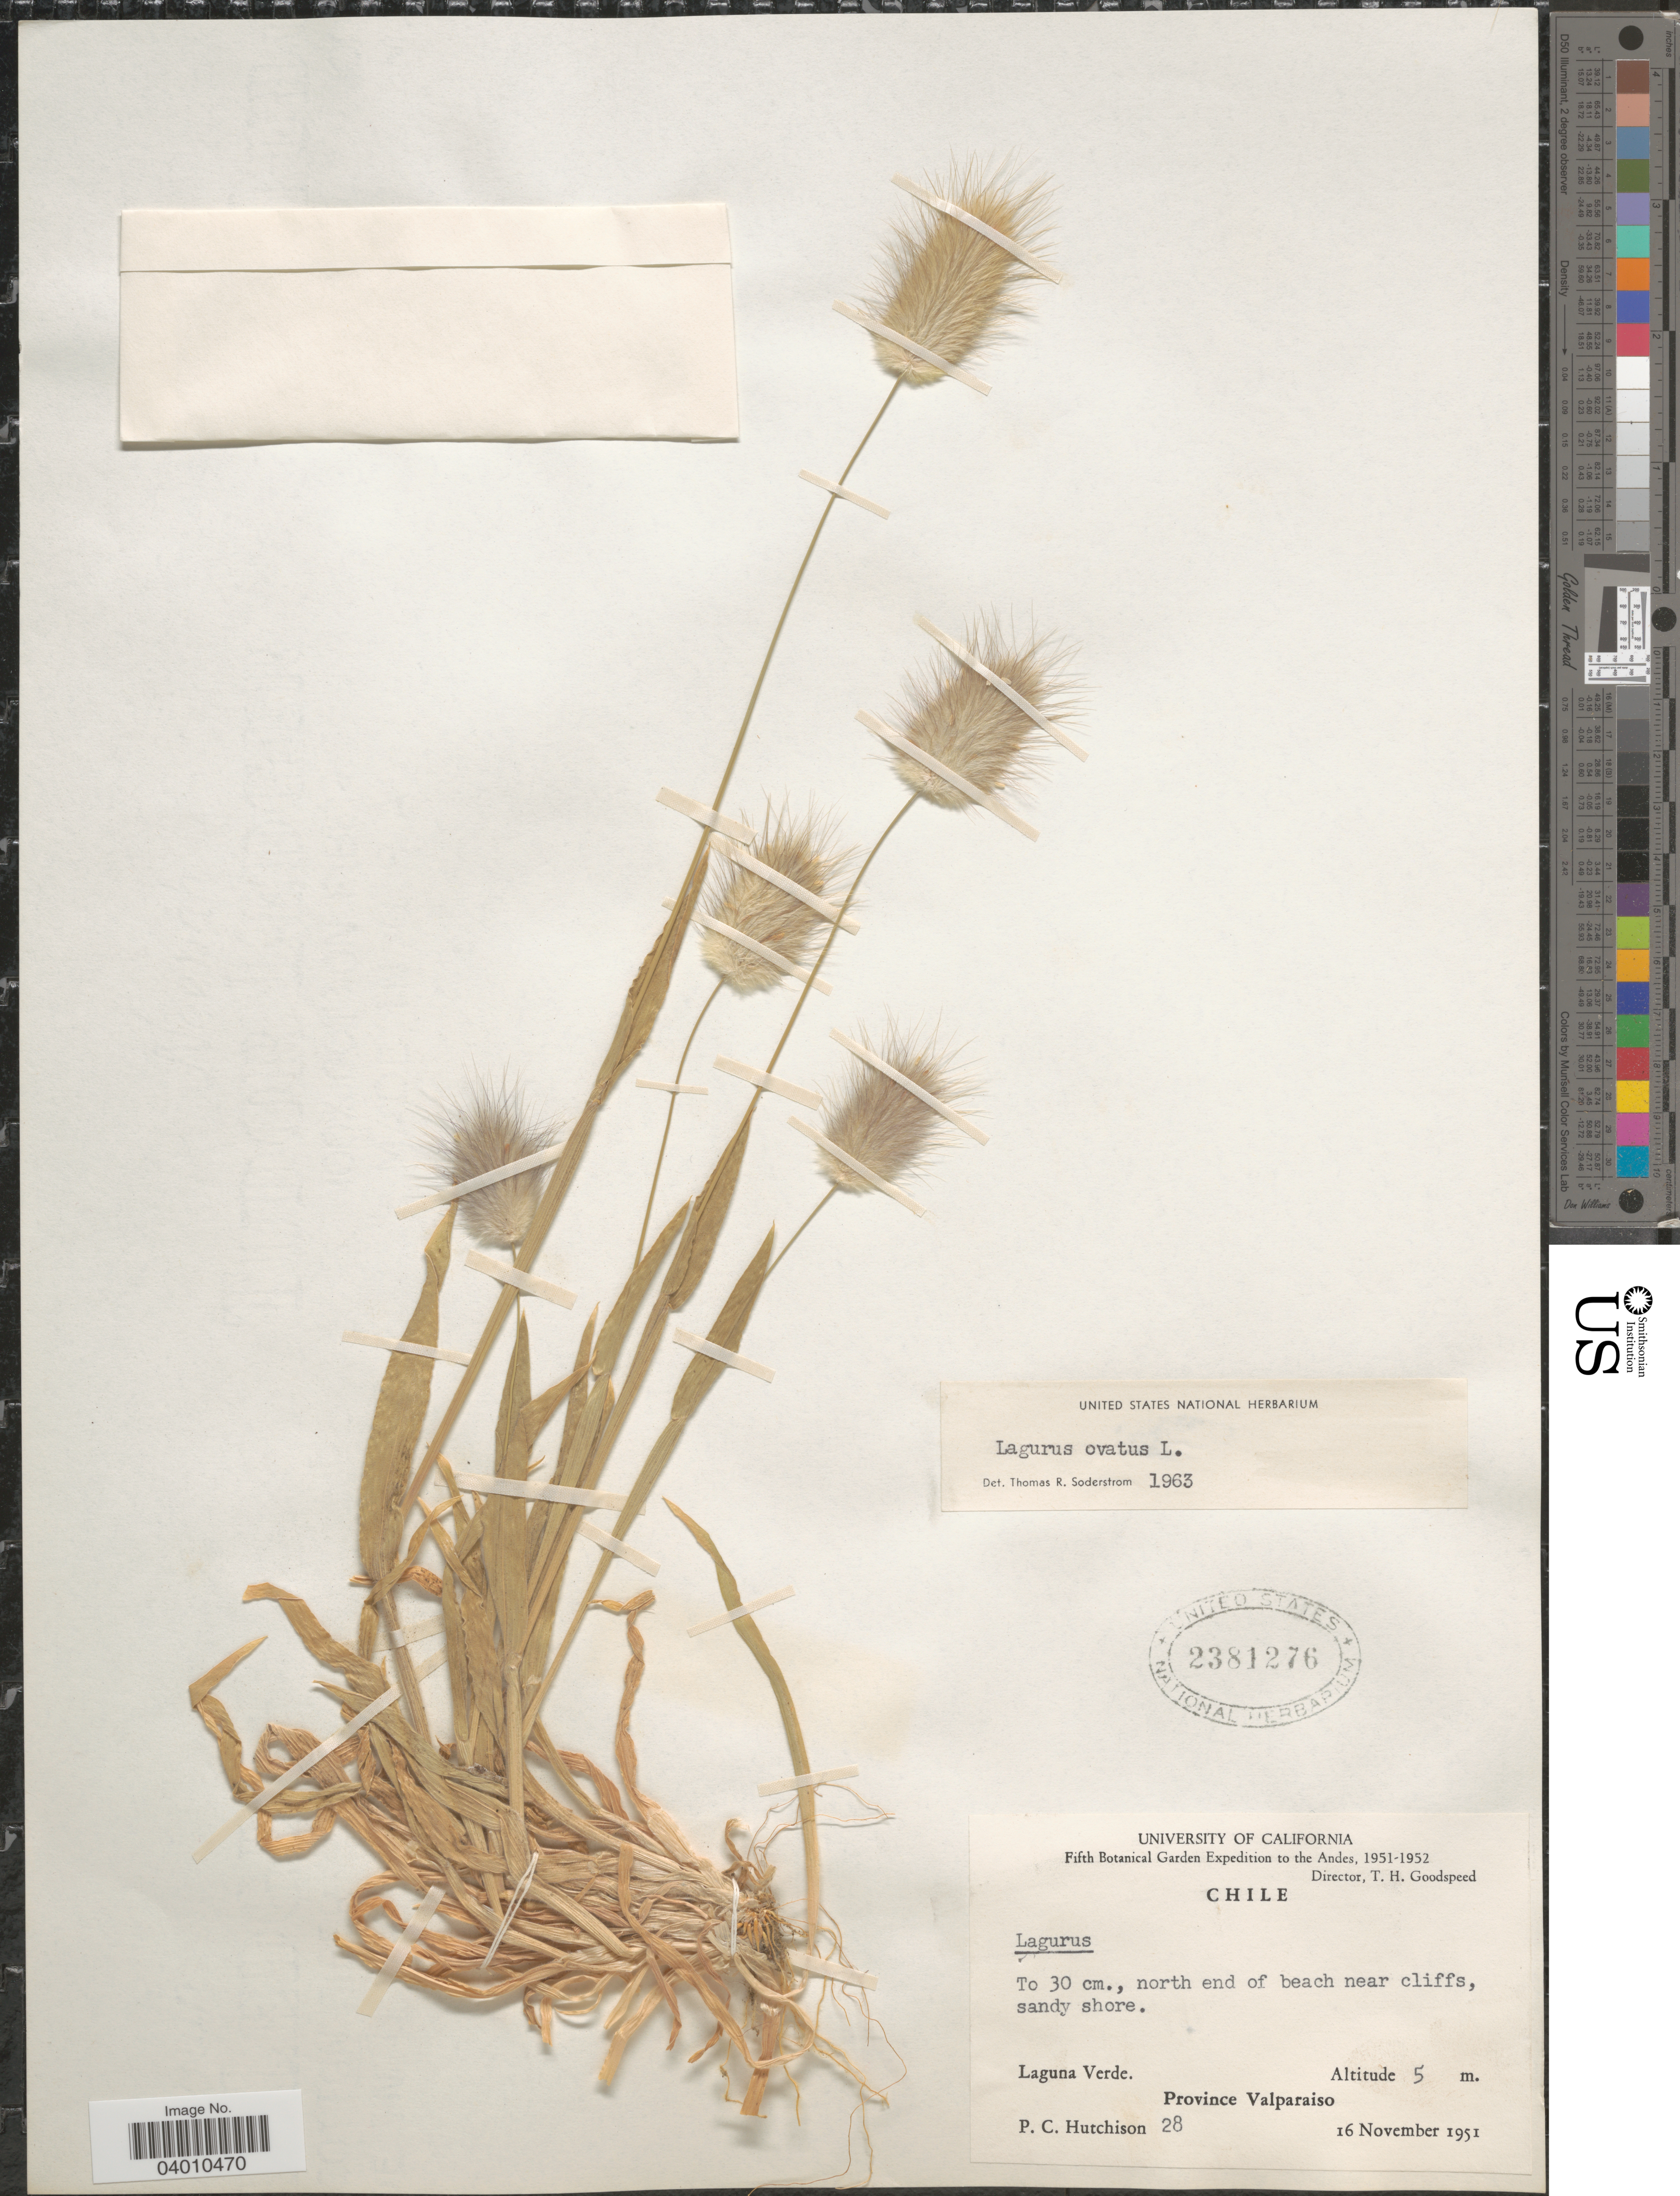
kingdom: Plantae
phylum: Tracheophyta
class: Liliopsida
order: Poales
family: Poaceae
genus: Lagurus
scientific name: Lagurus ovatus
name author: L.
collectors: P. C. Hutchison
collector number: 28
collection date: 1951-11-16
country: Chile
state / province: Valparaíso (V)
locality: The Andes. To 30 cm., north end of beach near cliffs, sandy shore. Laguna Verde.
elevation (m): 5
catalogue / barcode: US 2381276